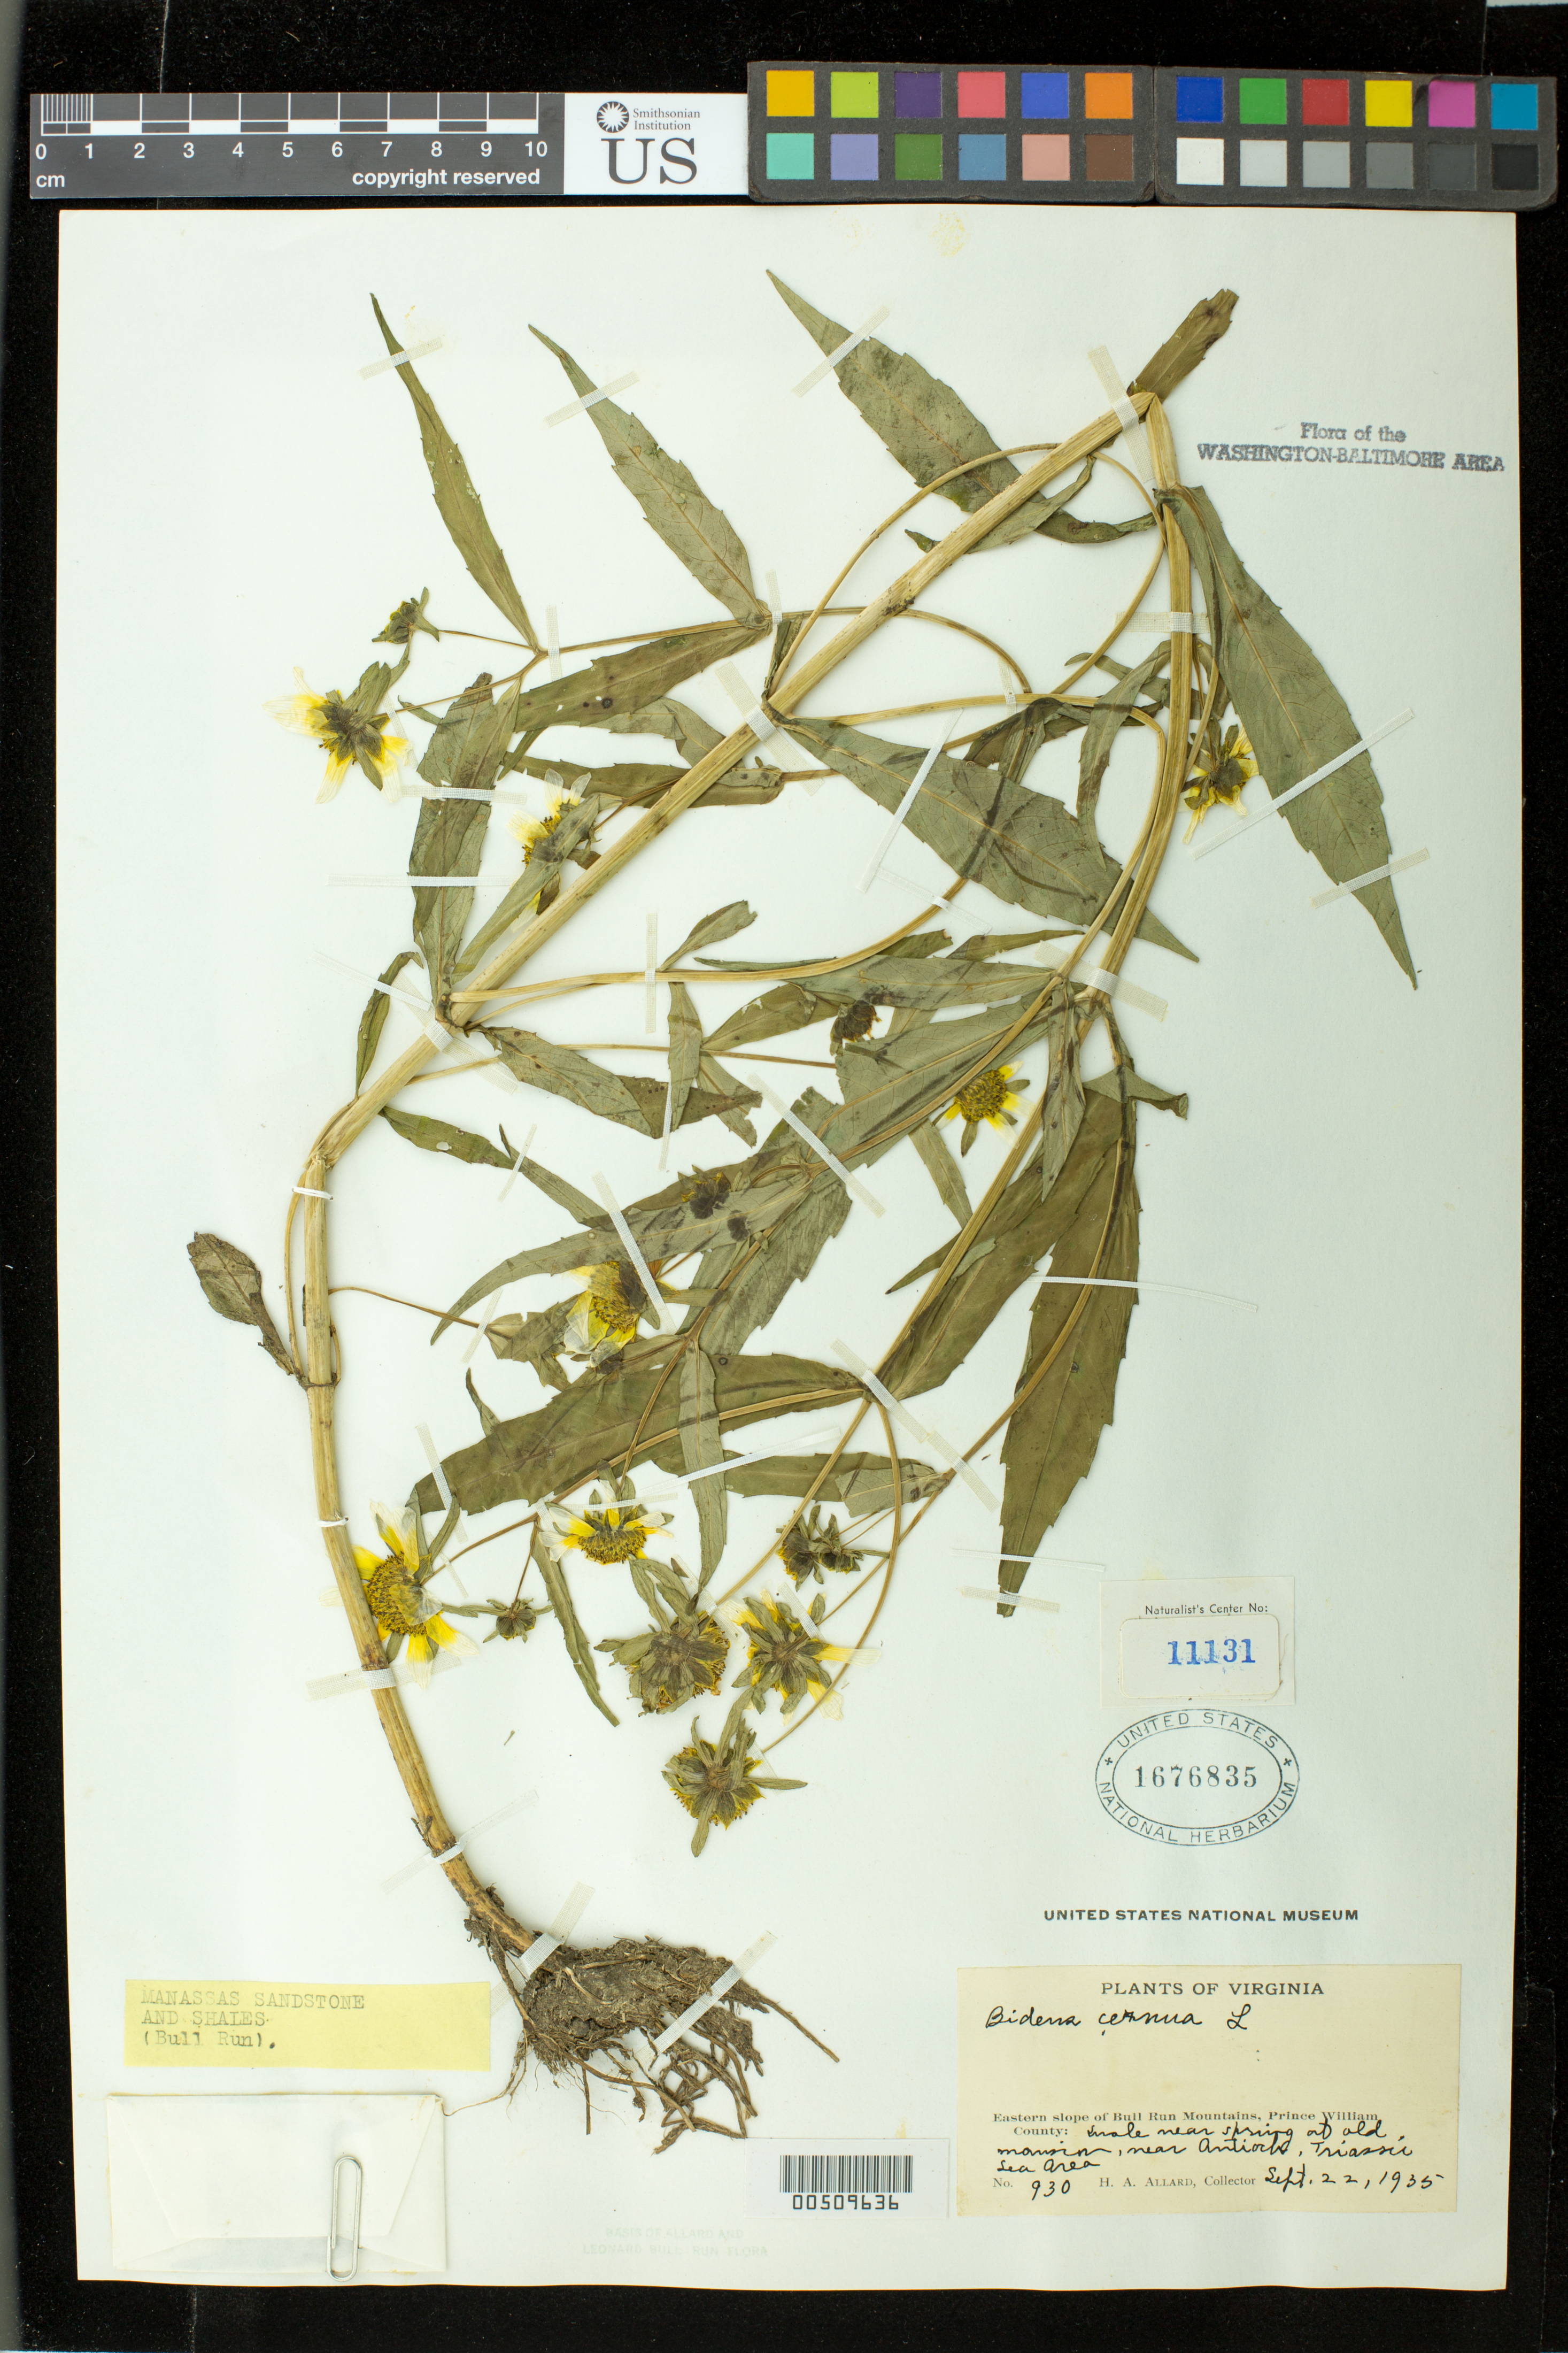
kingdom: Plantae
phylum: Tracheophyta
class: Magnoliopsida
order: Asterales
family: Asteraceae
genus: Bidens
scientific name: Bidens cernua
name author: L.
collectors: H. A. Allard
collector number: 930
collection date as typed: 22 Sep 1935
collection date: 1935-09-22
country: United States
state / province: Virginia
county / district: Prince William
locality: Bull Run Mts., near Antioch, Triassic Sea Area Bull Run Mts.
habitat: swale near spring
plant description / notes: Specimens returned from Naturalist Center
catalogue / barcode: US 1676835